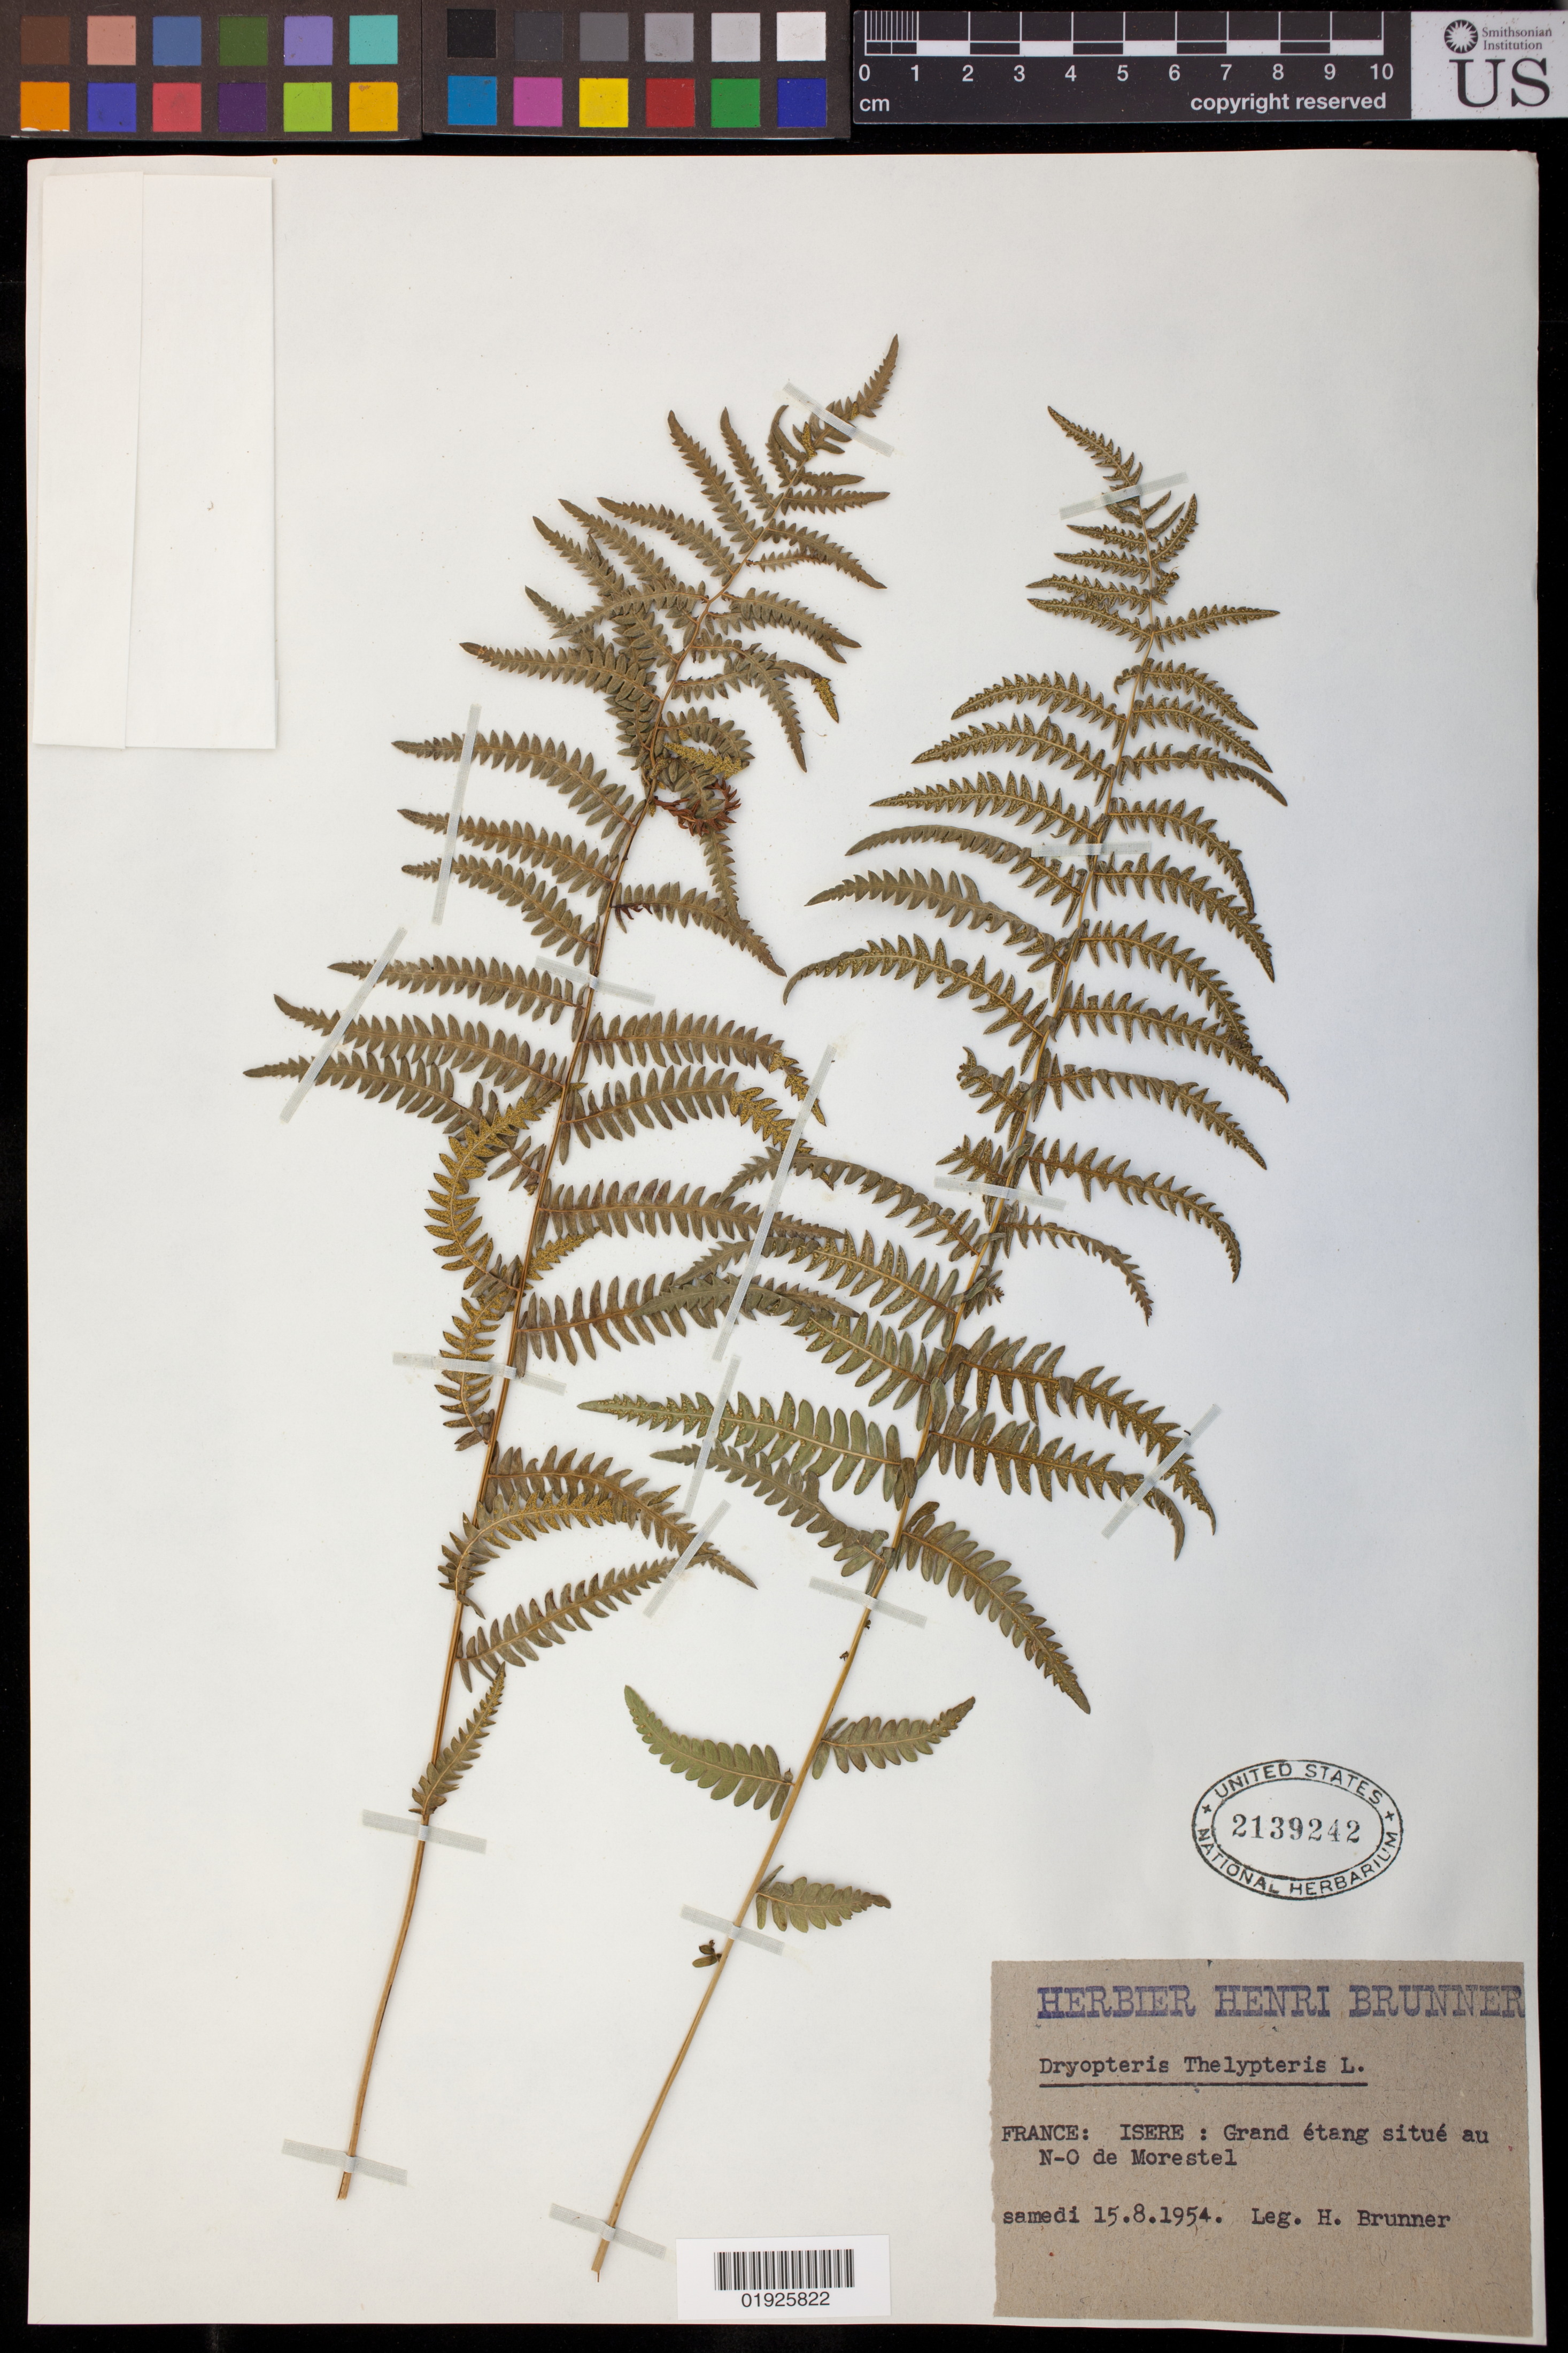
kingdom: Plantae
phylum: Tracheophyta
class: Polypodiopsida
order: Polypodiales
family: Thelypteridaceae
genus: Thelypteris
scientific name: Thelypteris palustris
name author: (Salisb.) Schott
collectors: H. Brunner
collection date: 1954-08-15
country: France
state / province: Auvergne-Rhône-Alpes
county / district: Isère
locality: Isere: Grand etang situe au N-O de Morestel.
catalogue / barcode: US 2139242